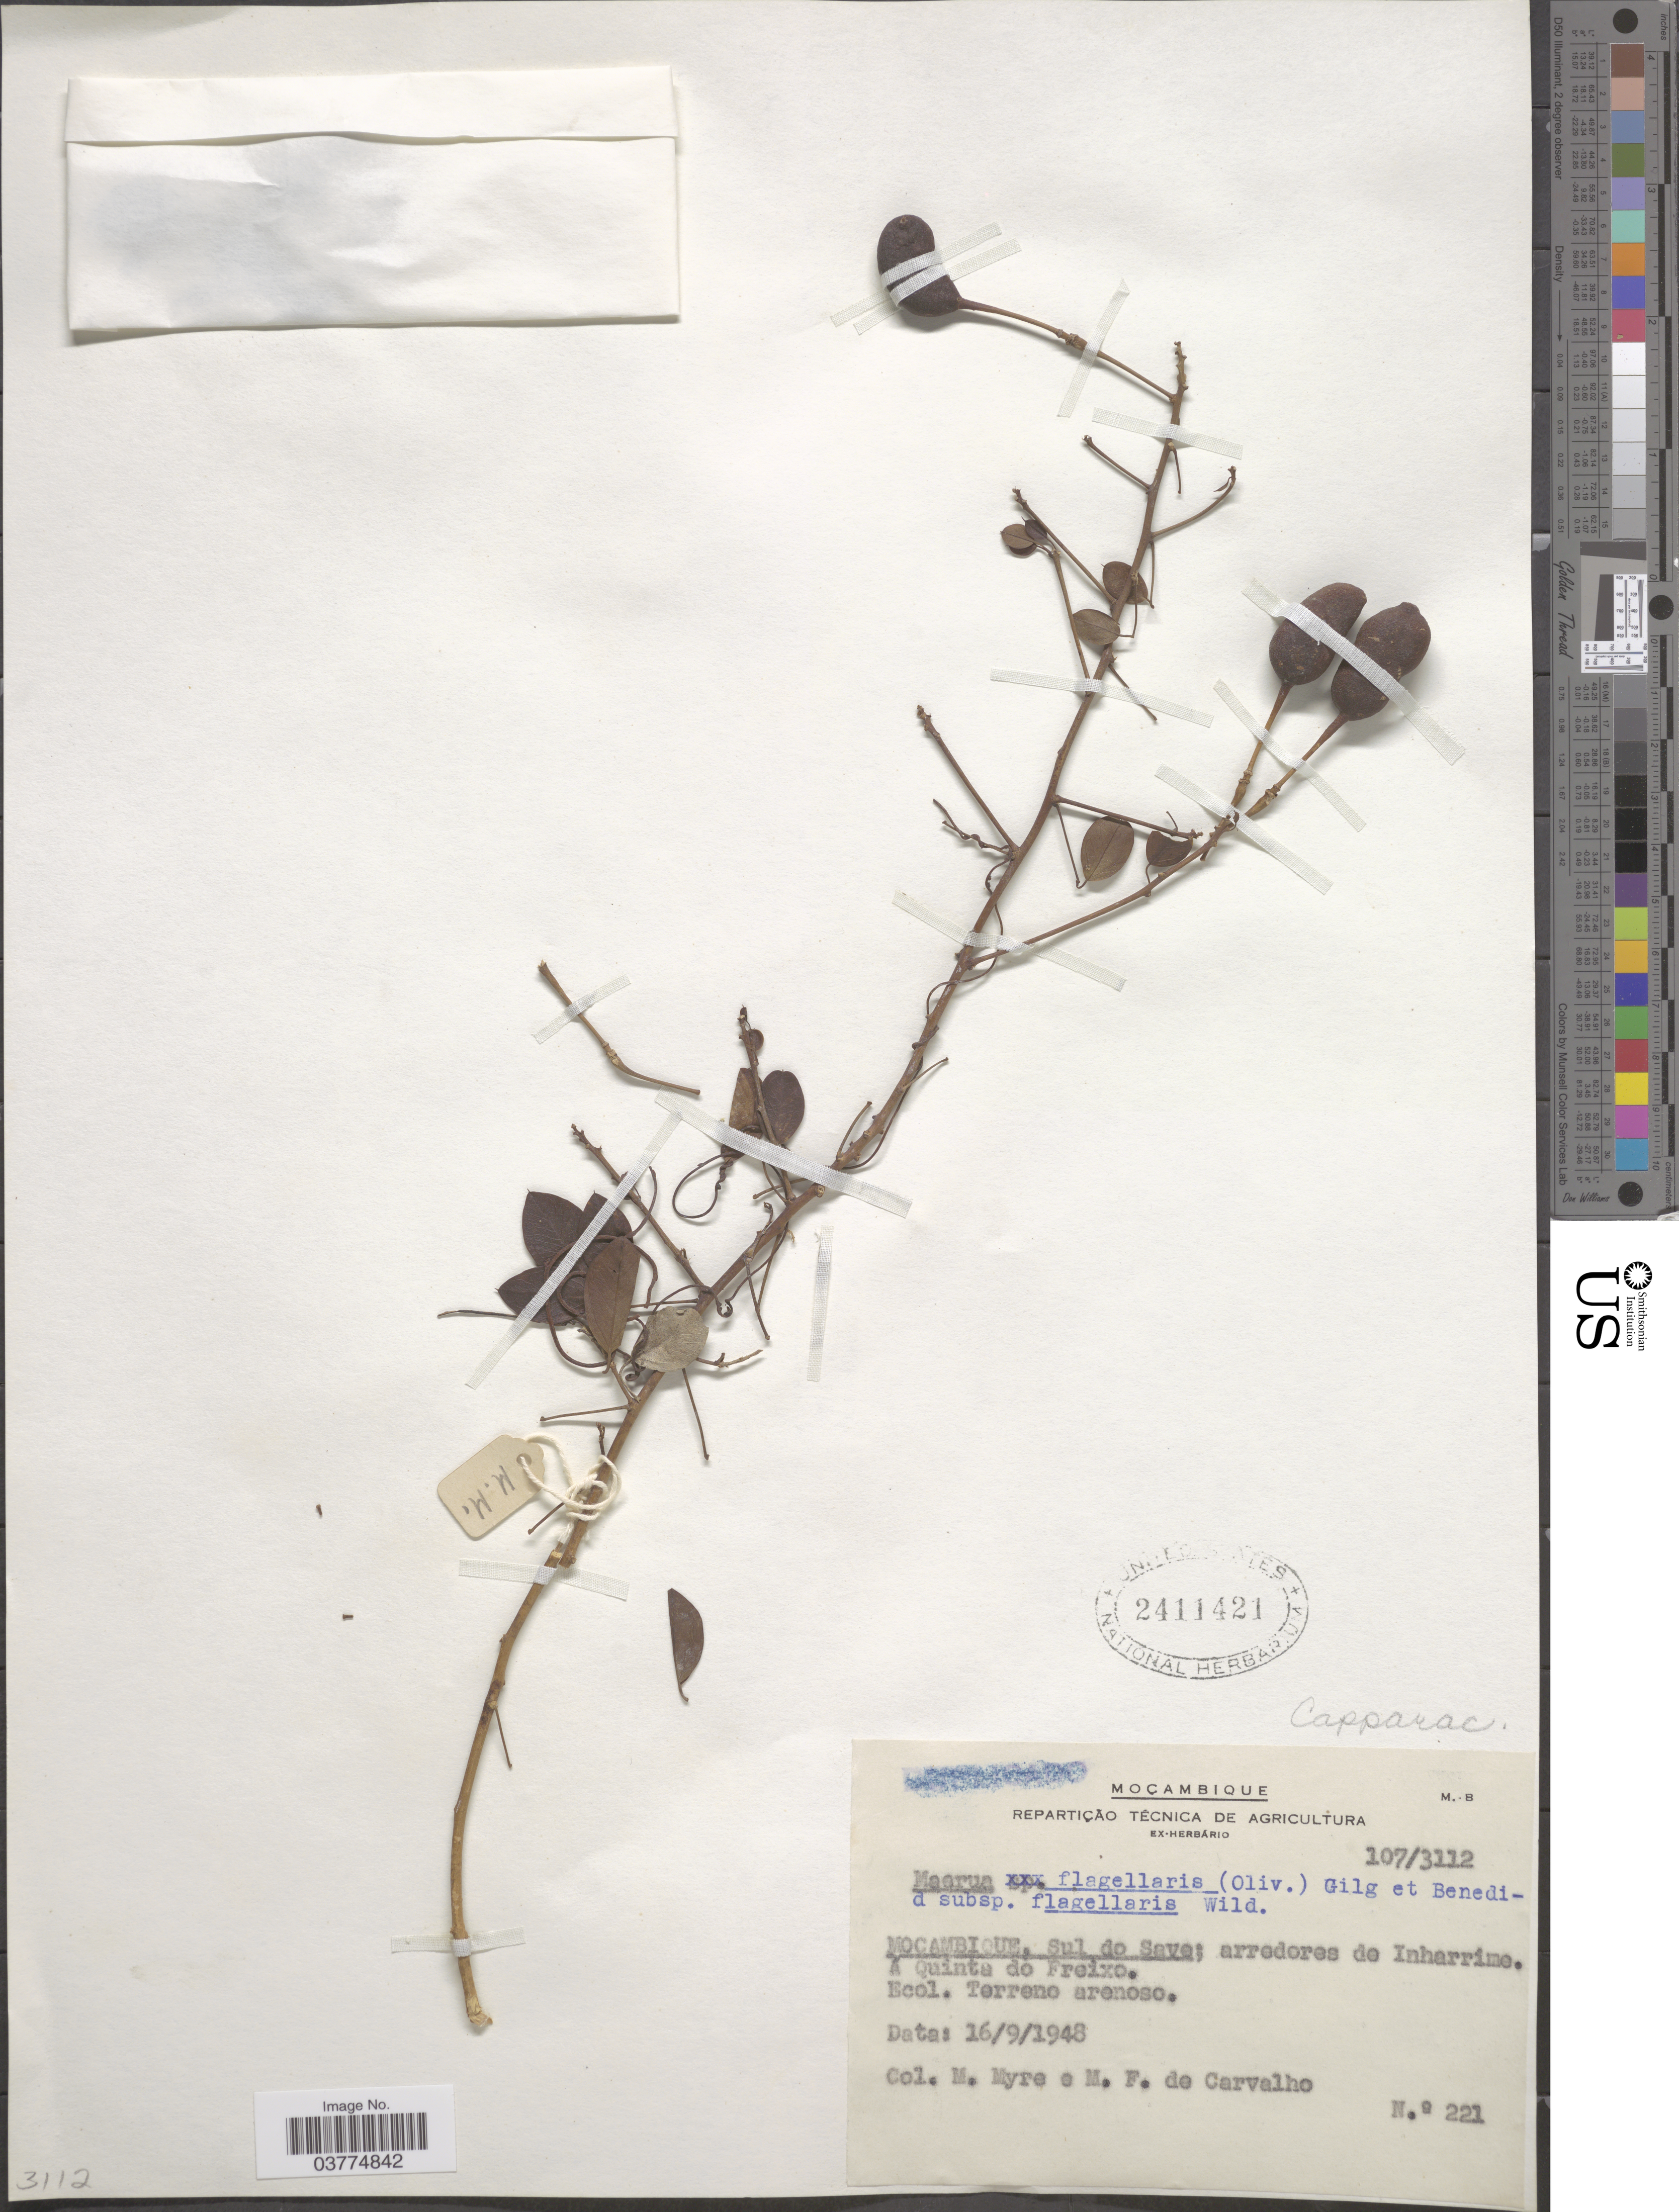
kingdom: Plantae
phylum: Tracheophyta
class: Magnoliopsida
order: Brassicales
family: Capparaceae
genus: Maerua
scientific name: Maerua flagellaris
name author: Gilg & Gilg-Ben.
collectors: Myre, M. & M. F. Carvalho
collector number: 221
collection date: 1948-09-16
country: Mozambique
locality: Mocambique, Sul do Save; arredores de Inharrime. A Quinta do Freixo. Ecol. Terreno arenoso.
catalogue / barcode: US 2411421